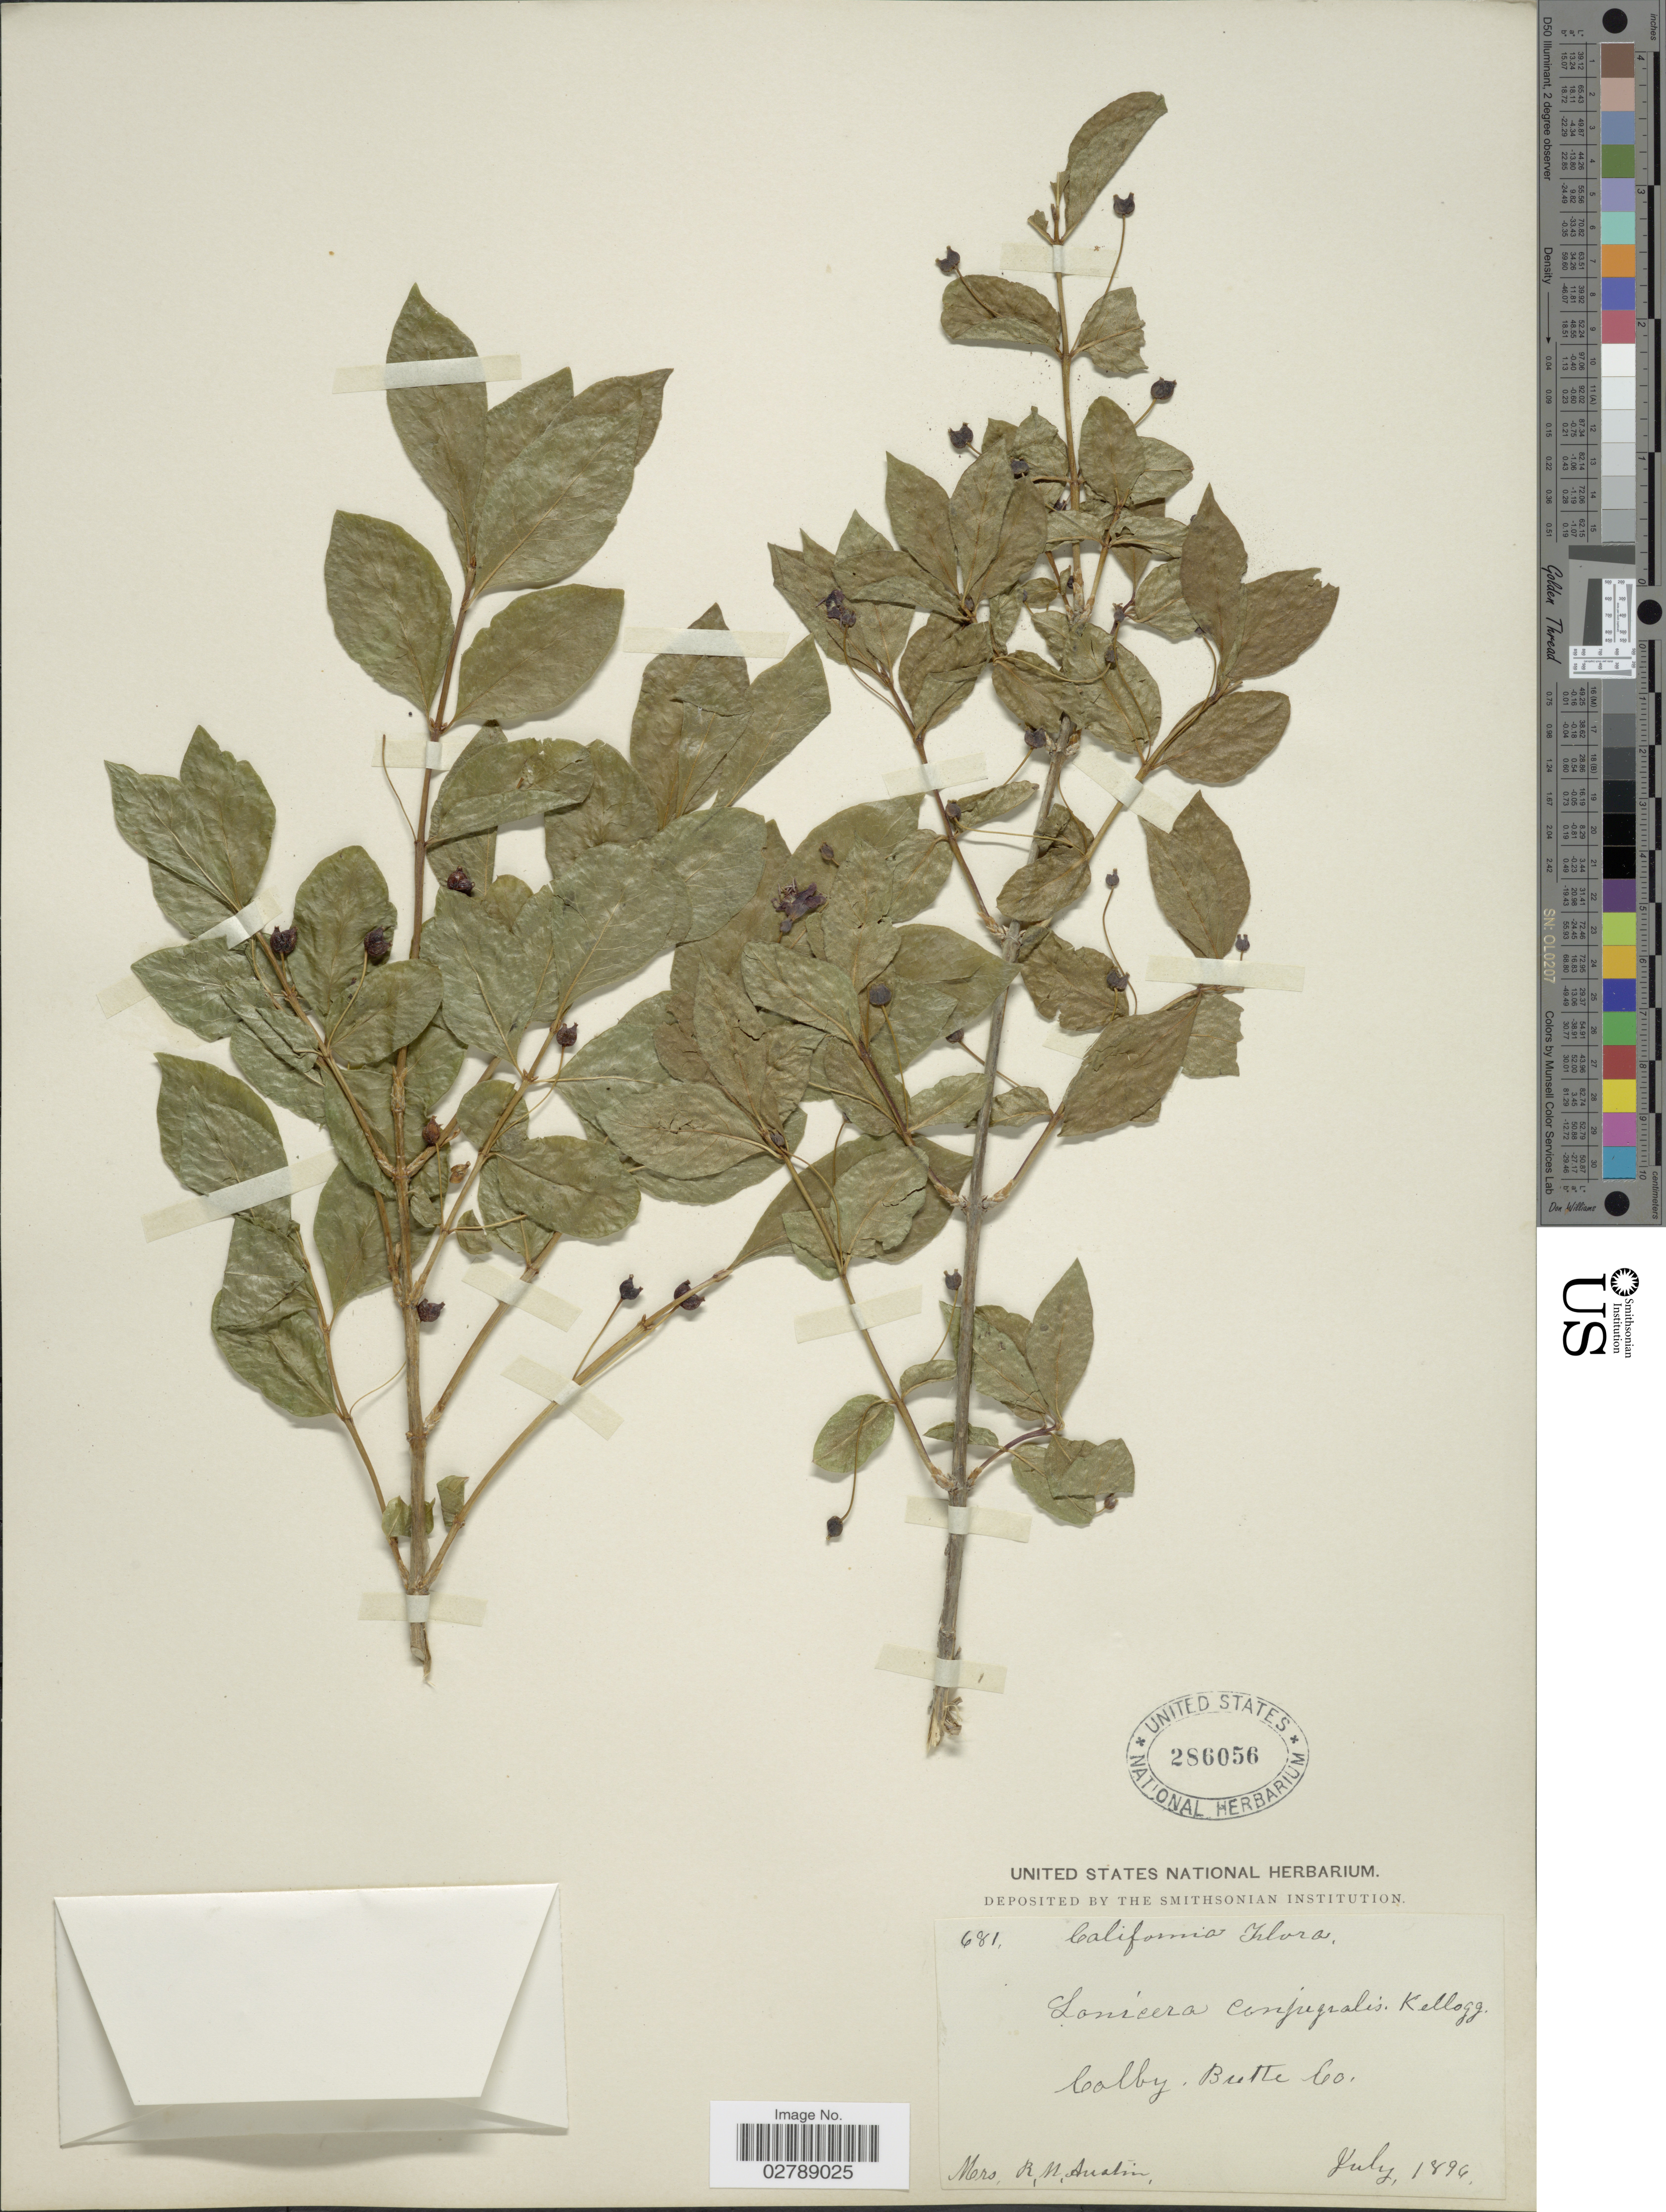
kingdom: Plantae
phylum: Tracheophyta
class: Magnoliopsida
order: Dipsacales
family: Caprifoliaceae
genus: Lonicera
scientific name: Lonicera conjugialis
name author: Kellogg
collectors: R. Austin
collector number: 481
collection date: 1894-07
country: United States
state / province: California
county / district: Butte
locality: Colby. Butte Co.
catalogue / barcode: US 286056